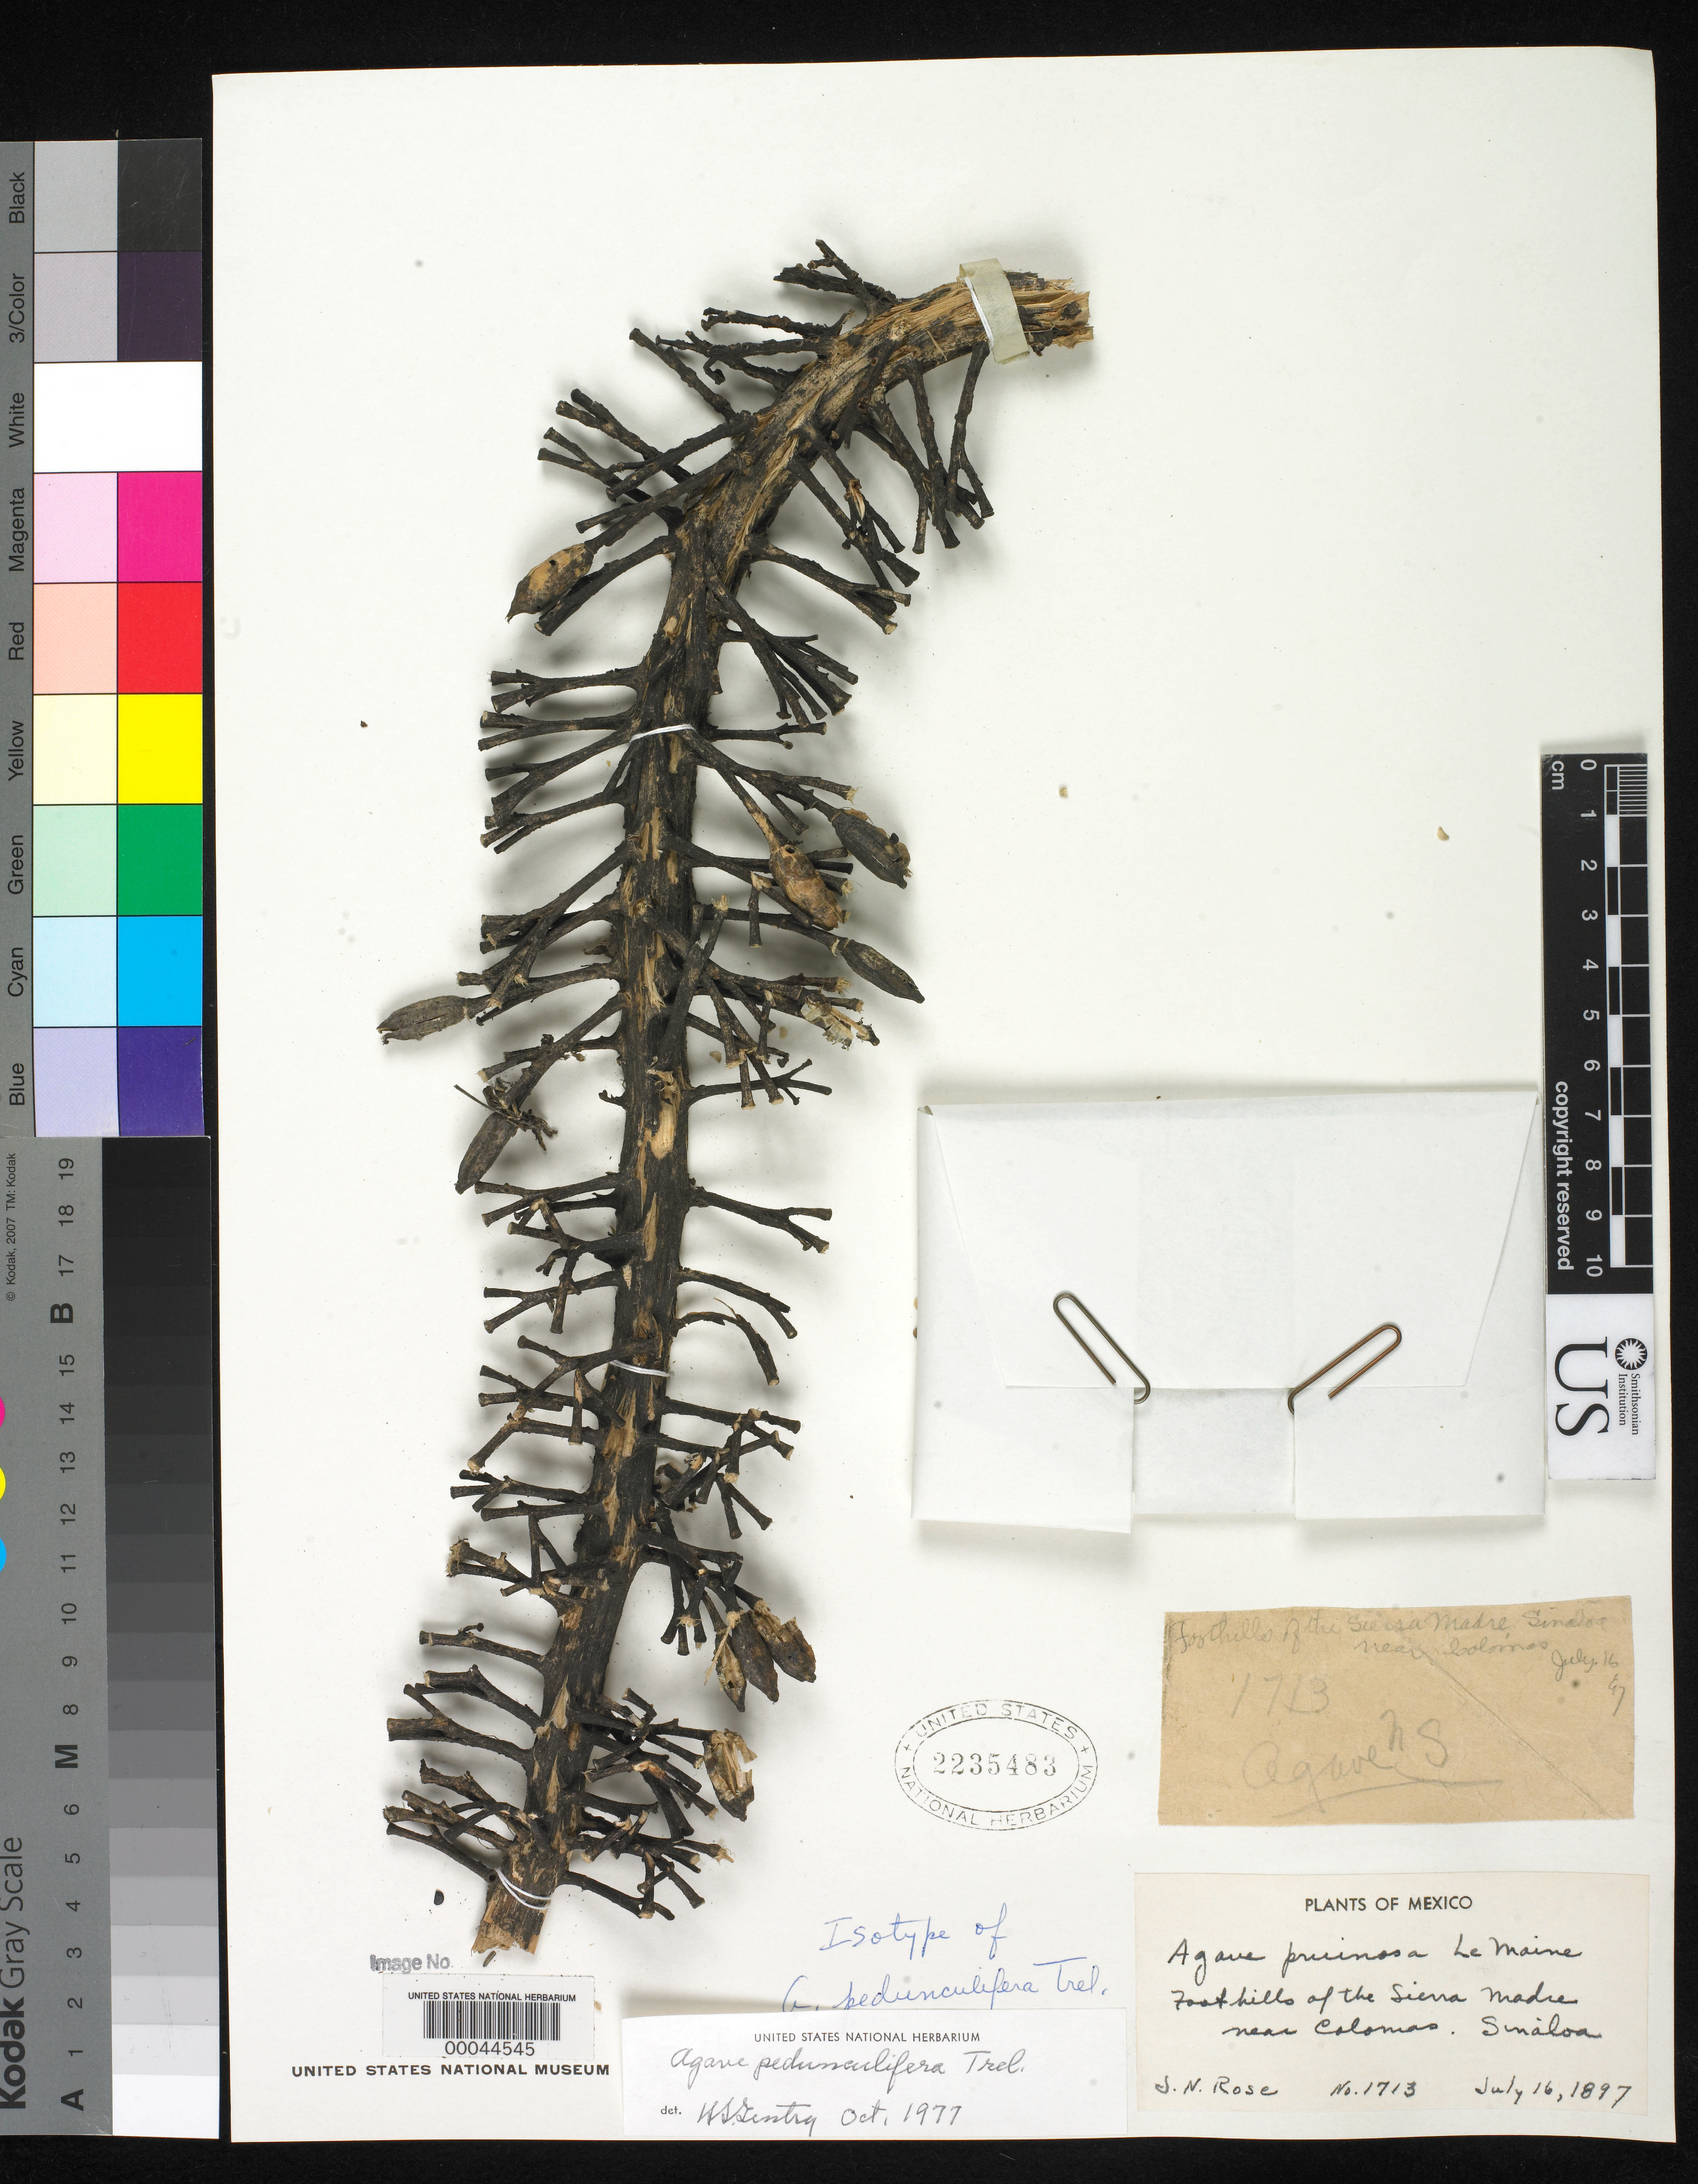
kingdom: Plantae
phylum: Tracheophyta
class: Liliopsida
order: Asparagales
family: Asparagaceae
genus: Agave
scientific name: Agave pedunculifera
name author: Trel.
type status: Type Collection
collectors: J. N. Rose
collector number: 1713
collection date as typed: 16 Jul 1897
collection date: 1897-07-16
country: Mexico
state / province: Sinaloa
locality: Foot hills of the Sierra Madre near colomas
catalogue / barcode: US 2235483